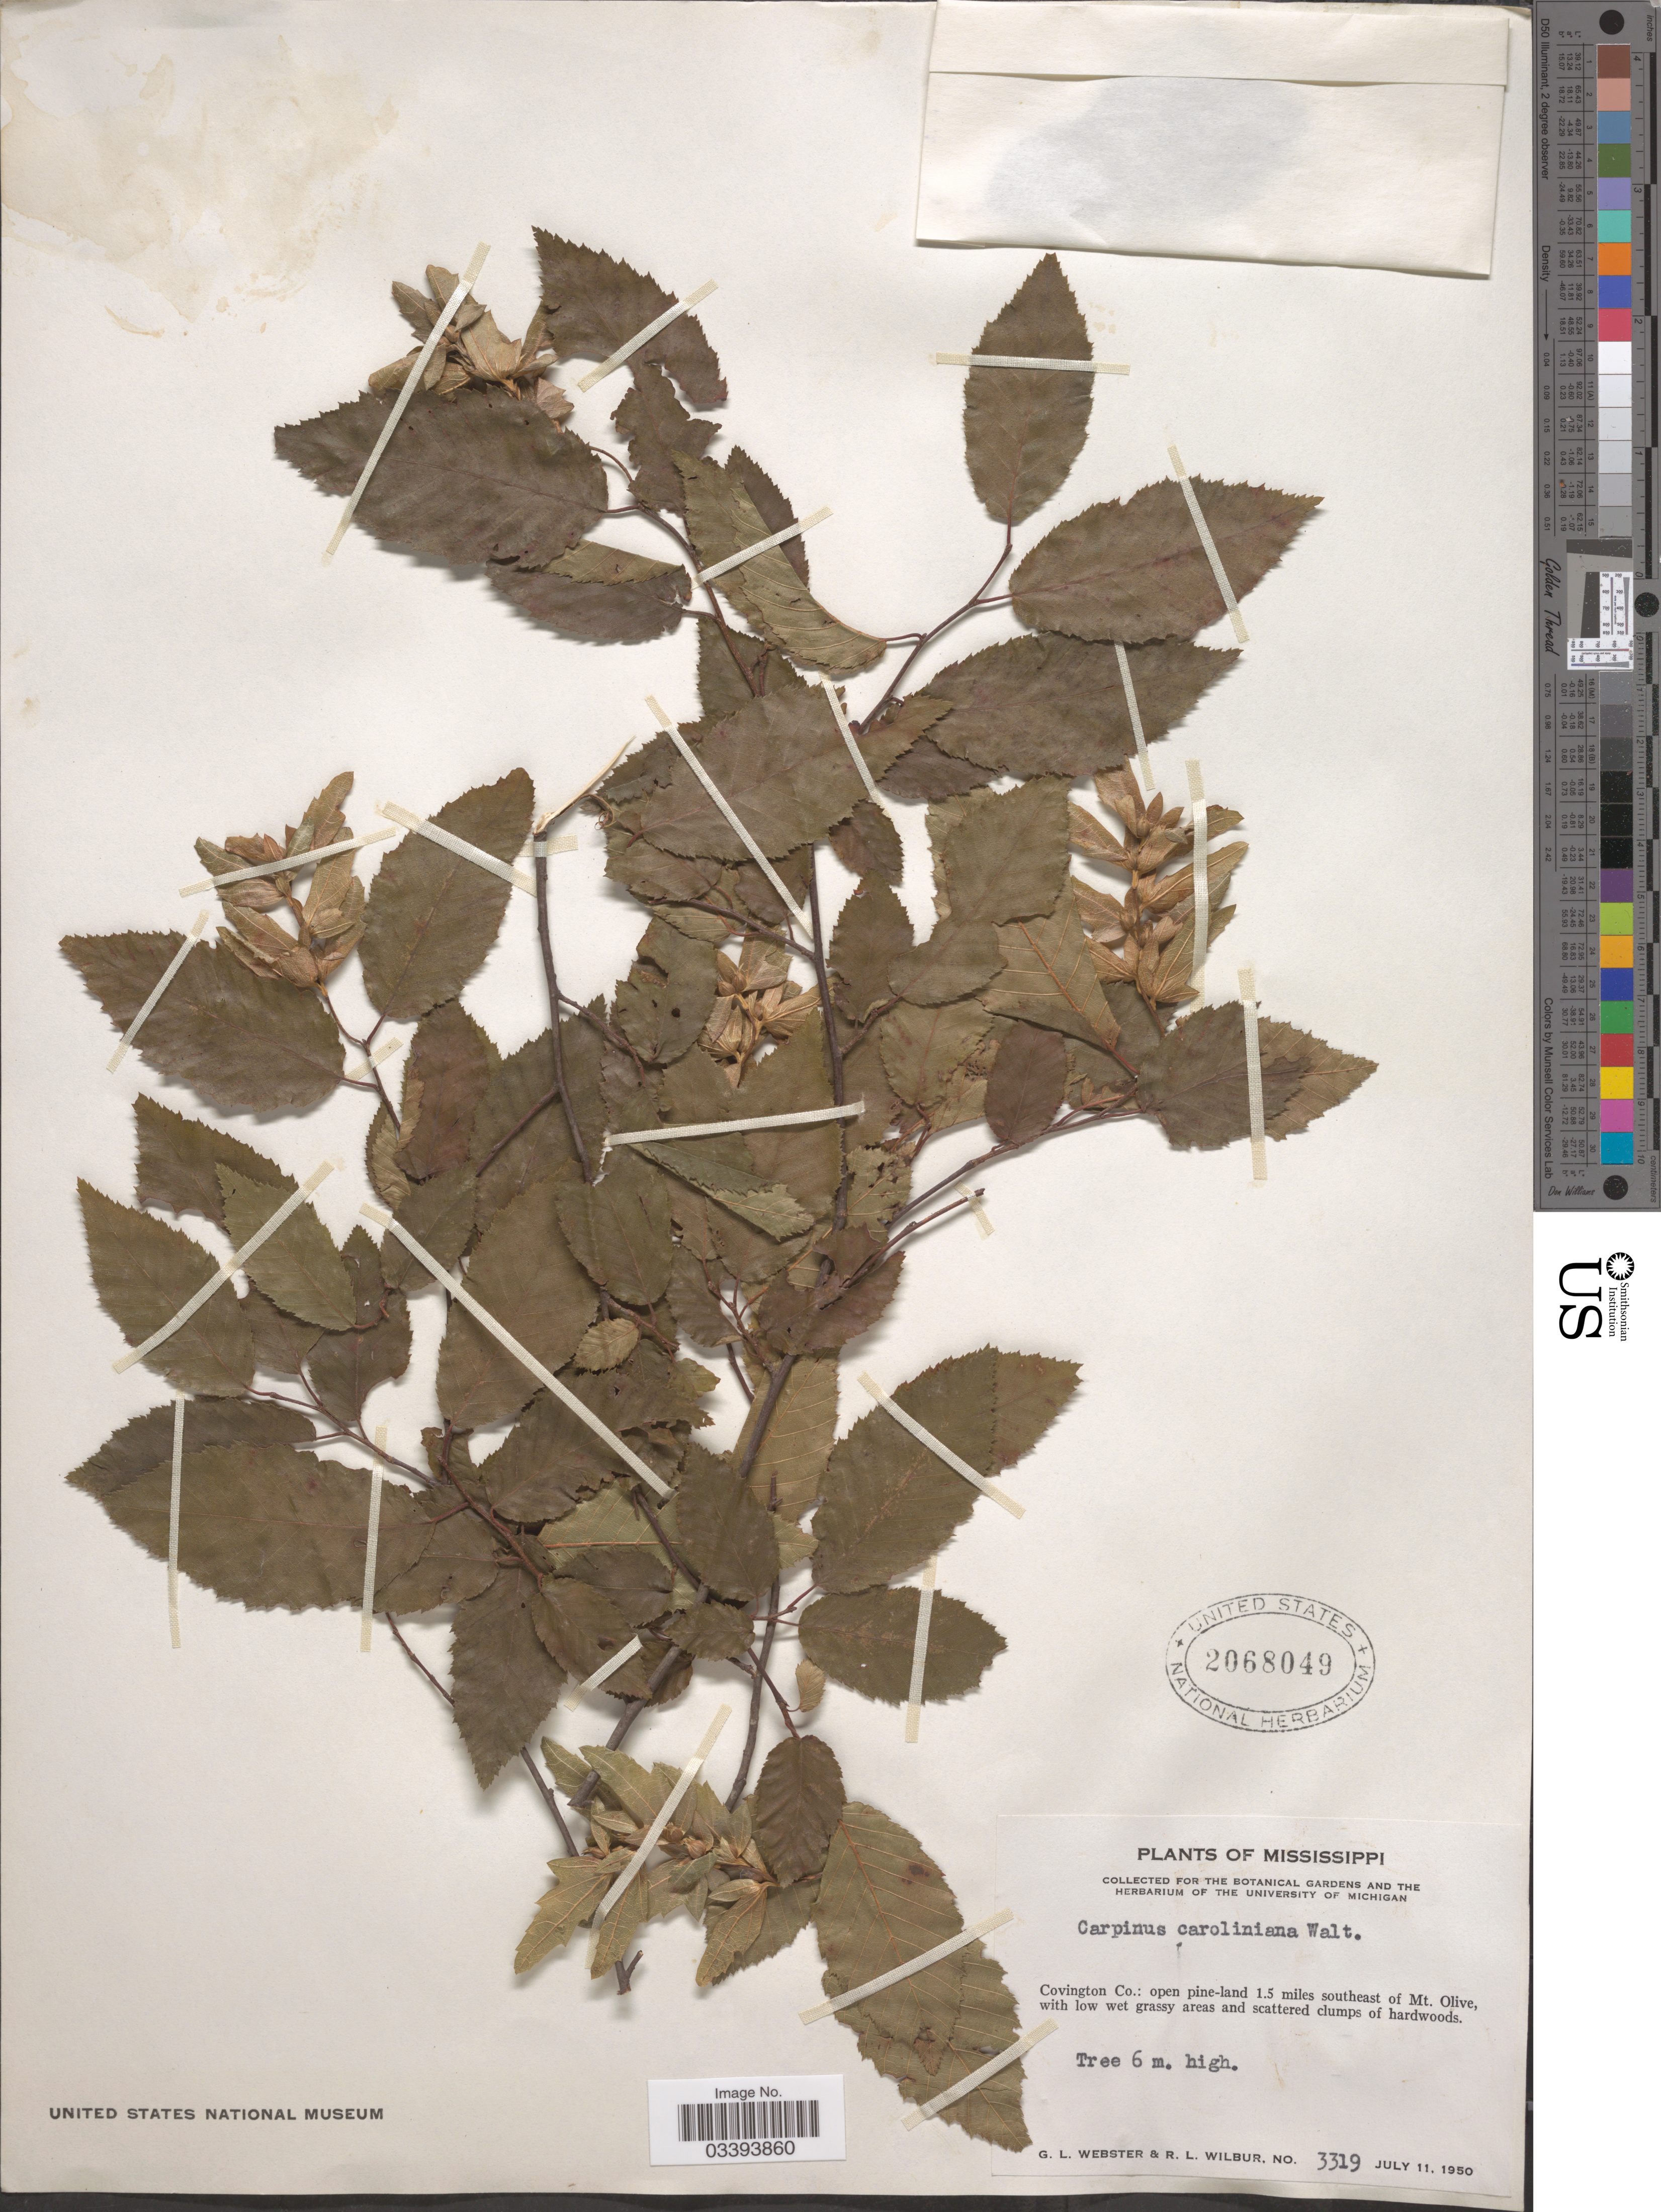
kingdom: Plantae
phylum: Tracheophyta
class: Magnoliopsida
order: Fagales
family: Betulaceae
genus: Carpinus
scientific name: Carpinus caroliniana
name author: Walter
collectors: G. L. Webster & R. L. Wilbur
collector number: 3319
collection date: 1950-07-11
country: United States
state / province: Mississippi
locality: Covington Co.: 1.5 miles southeast of Mt. Olive.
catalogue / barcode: US 2068049